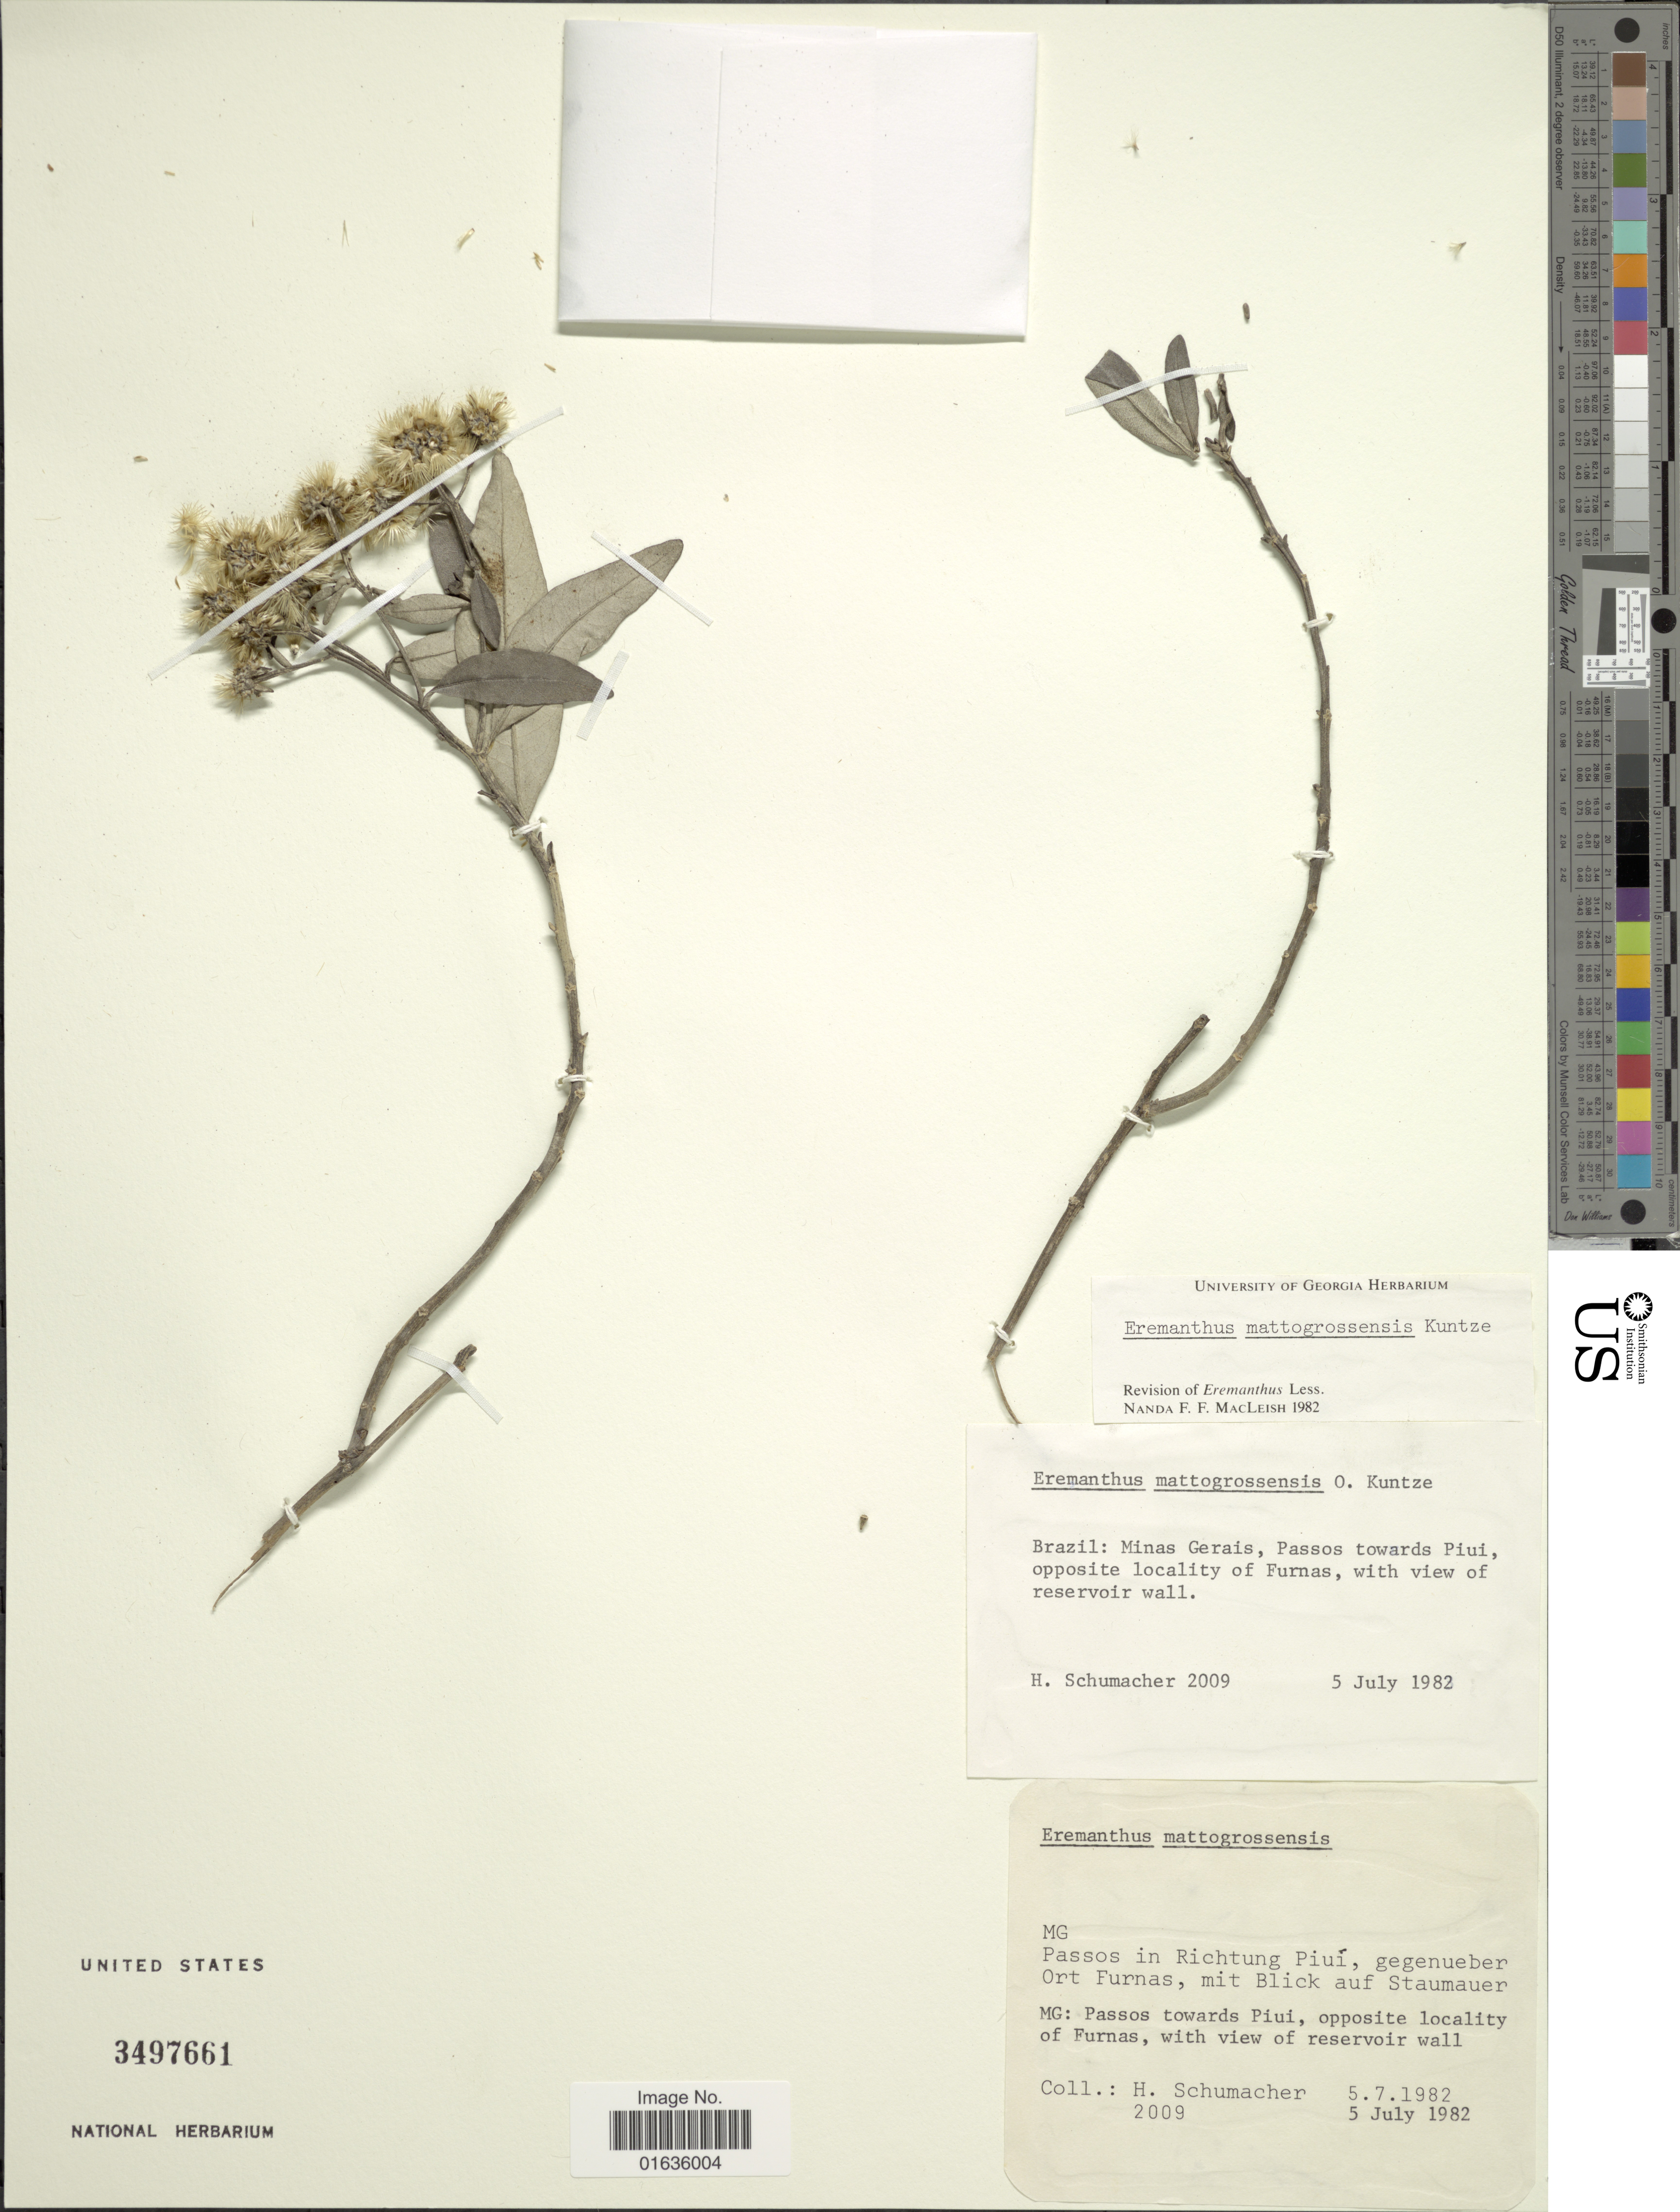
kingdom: Plantae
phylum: Tracheophyta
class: Magnoliopsida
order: Asterales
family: Asteraceae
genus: Eremanthus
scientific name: Eremanthus mattogrossensis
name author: Kuntze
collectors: H. Schumacher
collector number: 2009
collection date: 1982-07-05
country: Brazil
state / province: Minas Gerais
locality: MG: Passos towards Piui, opposite locality of Furnas, with view of reservoir wall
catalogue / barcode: US 3497661